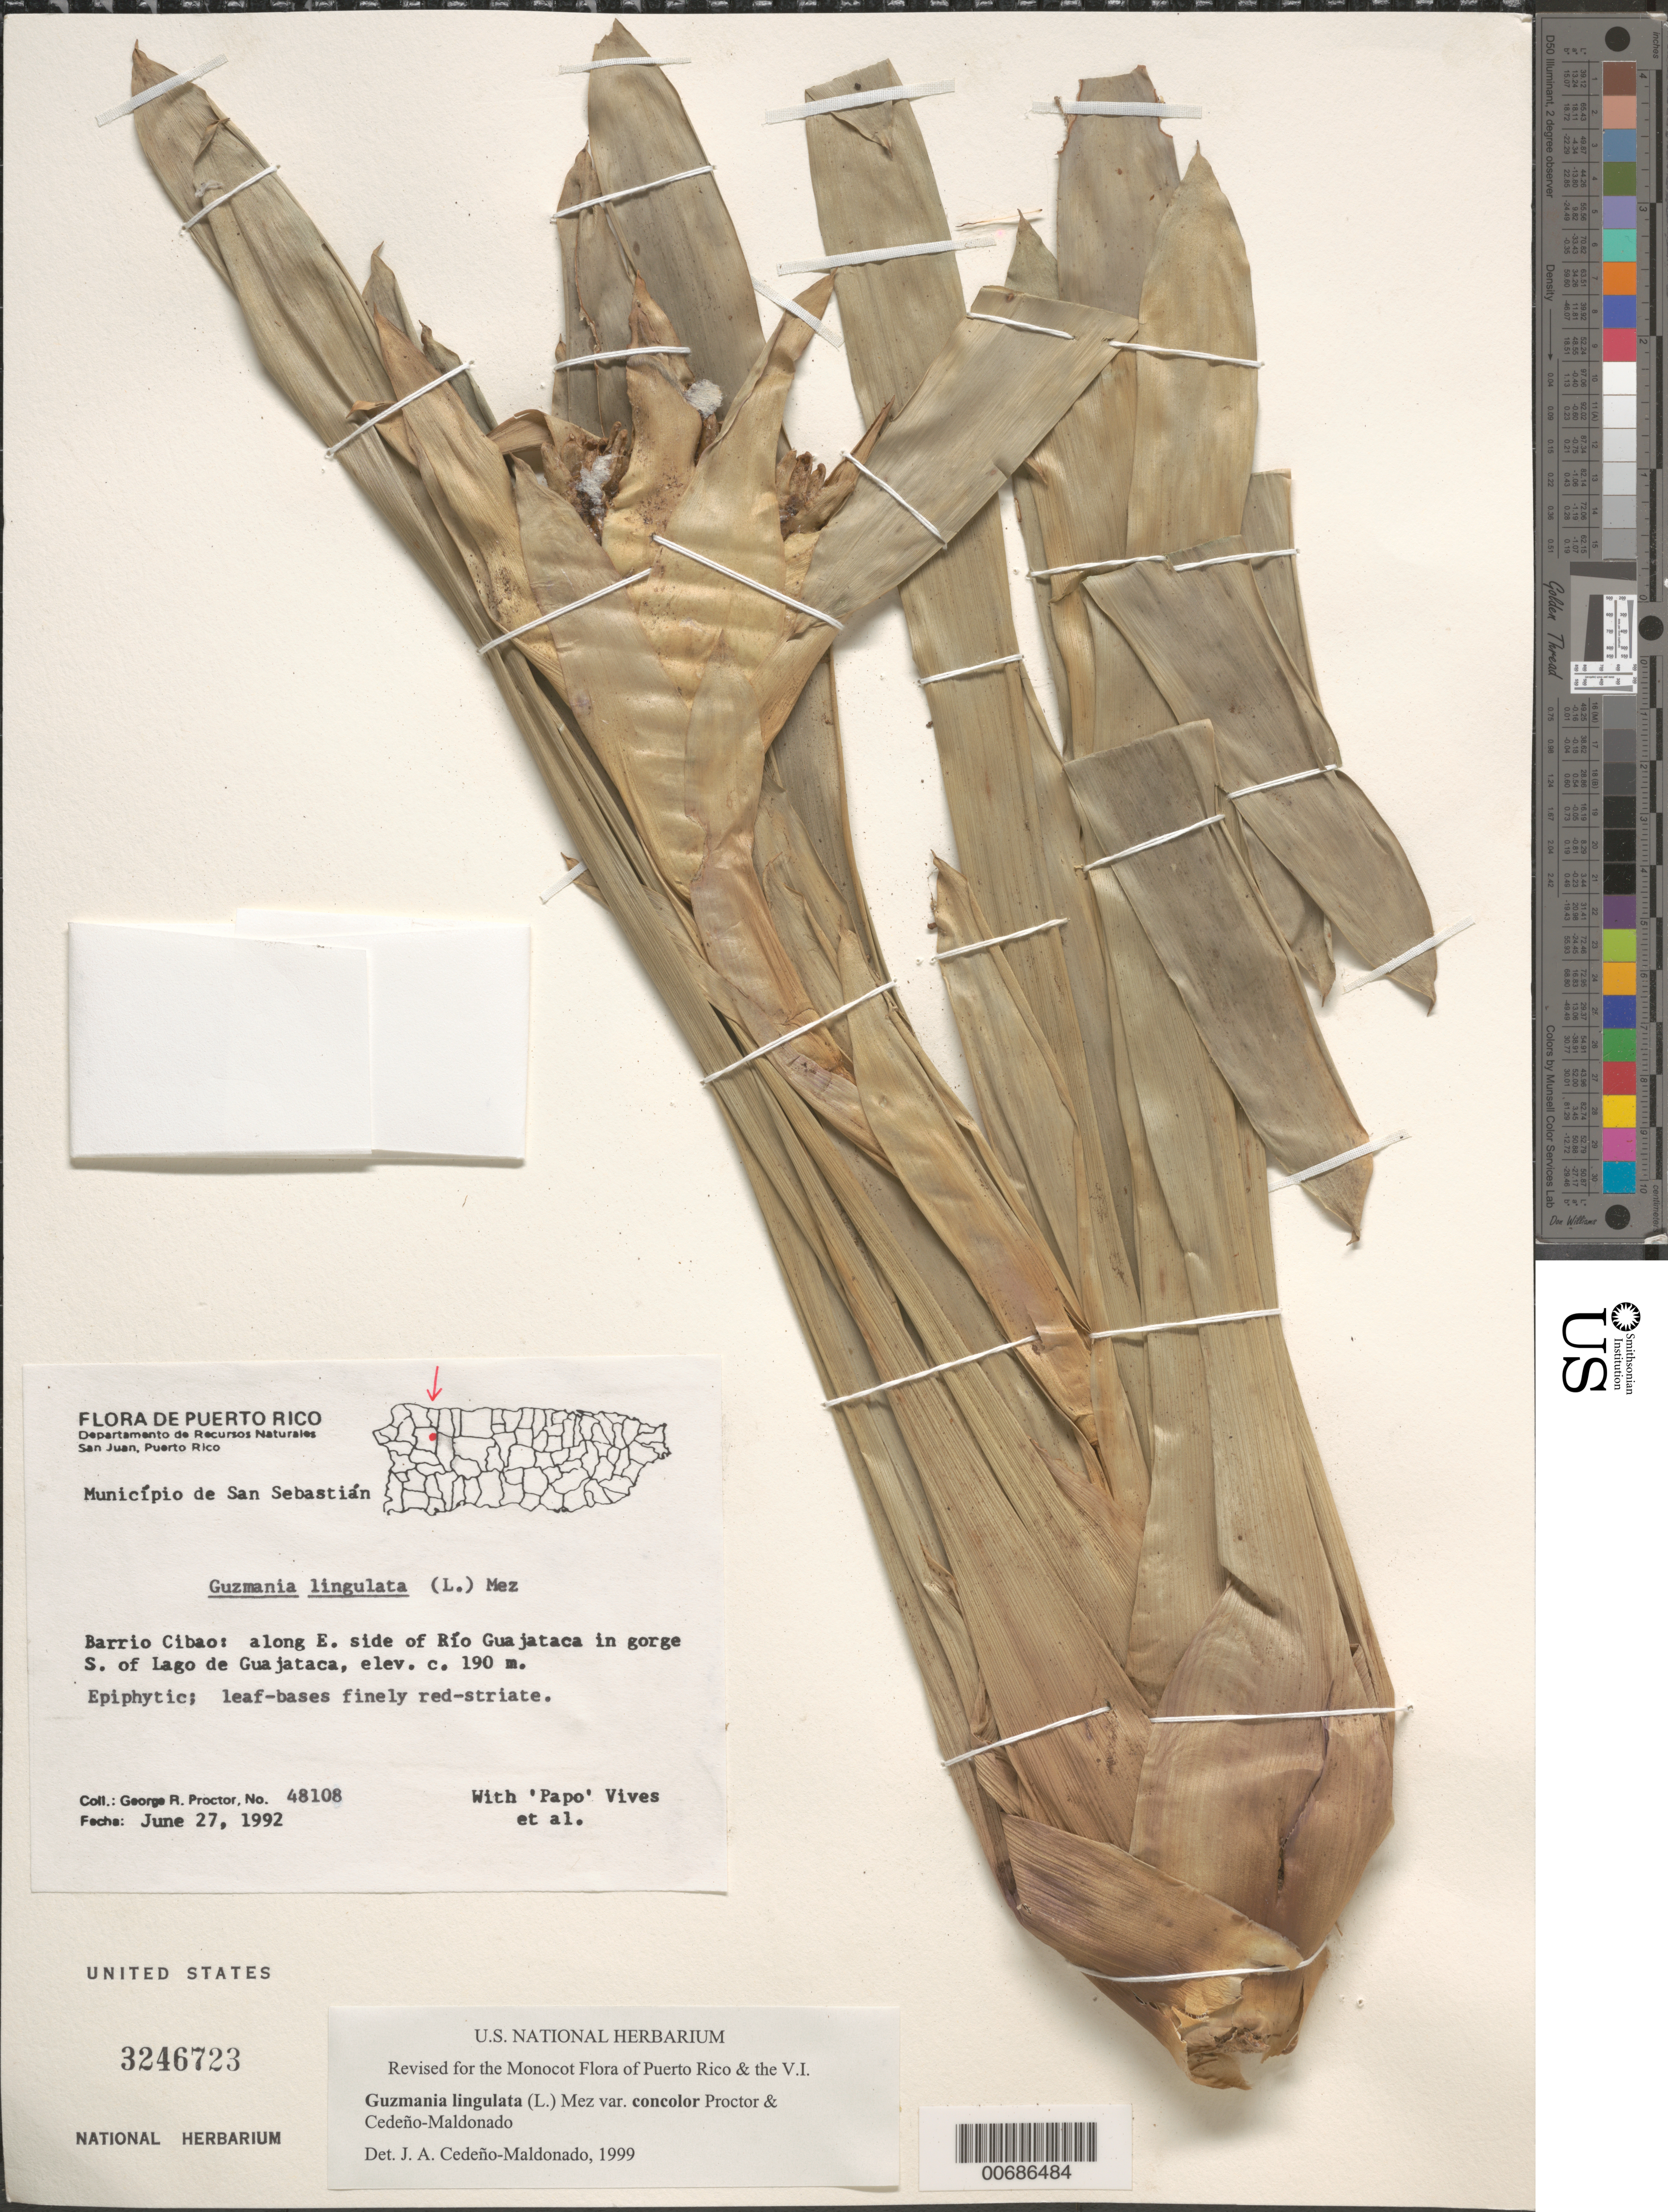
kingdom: Plantae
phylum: Tracheophyta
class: Liliopsida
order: Poales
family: Bromeliaceae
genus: Guzmania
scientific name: Guzmania lingulata var. concolor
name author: Proctor & Cedeño-Mald.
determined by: Cedeño-Maldonado, J. A.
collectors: G. R. Proctor & P. Vives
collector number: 48108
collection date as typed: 27 Jun 1992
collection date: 1992-06-27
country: Puerto Rico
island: Greater Antilles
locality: Município de San Sebastián; Barrio Cibao: along E side of Río Guajataca in gorge S of Lago de Guajataca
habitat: Gorge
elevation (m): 190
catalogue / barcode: US 3246723